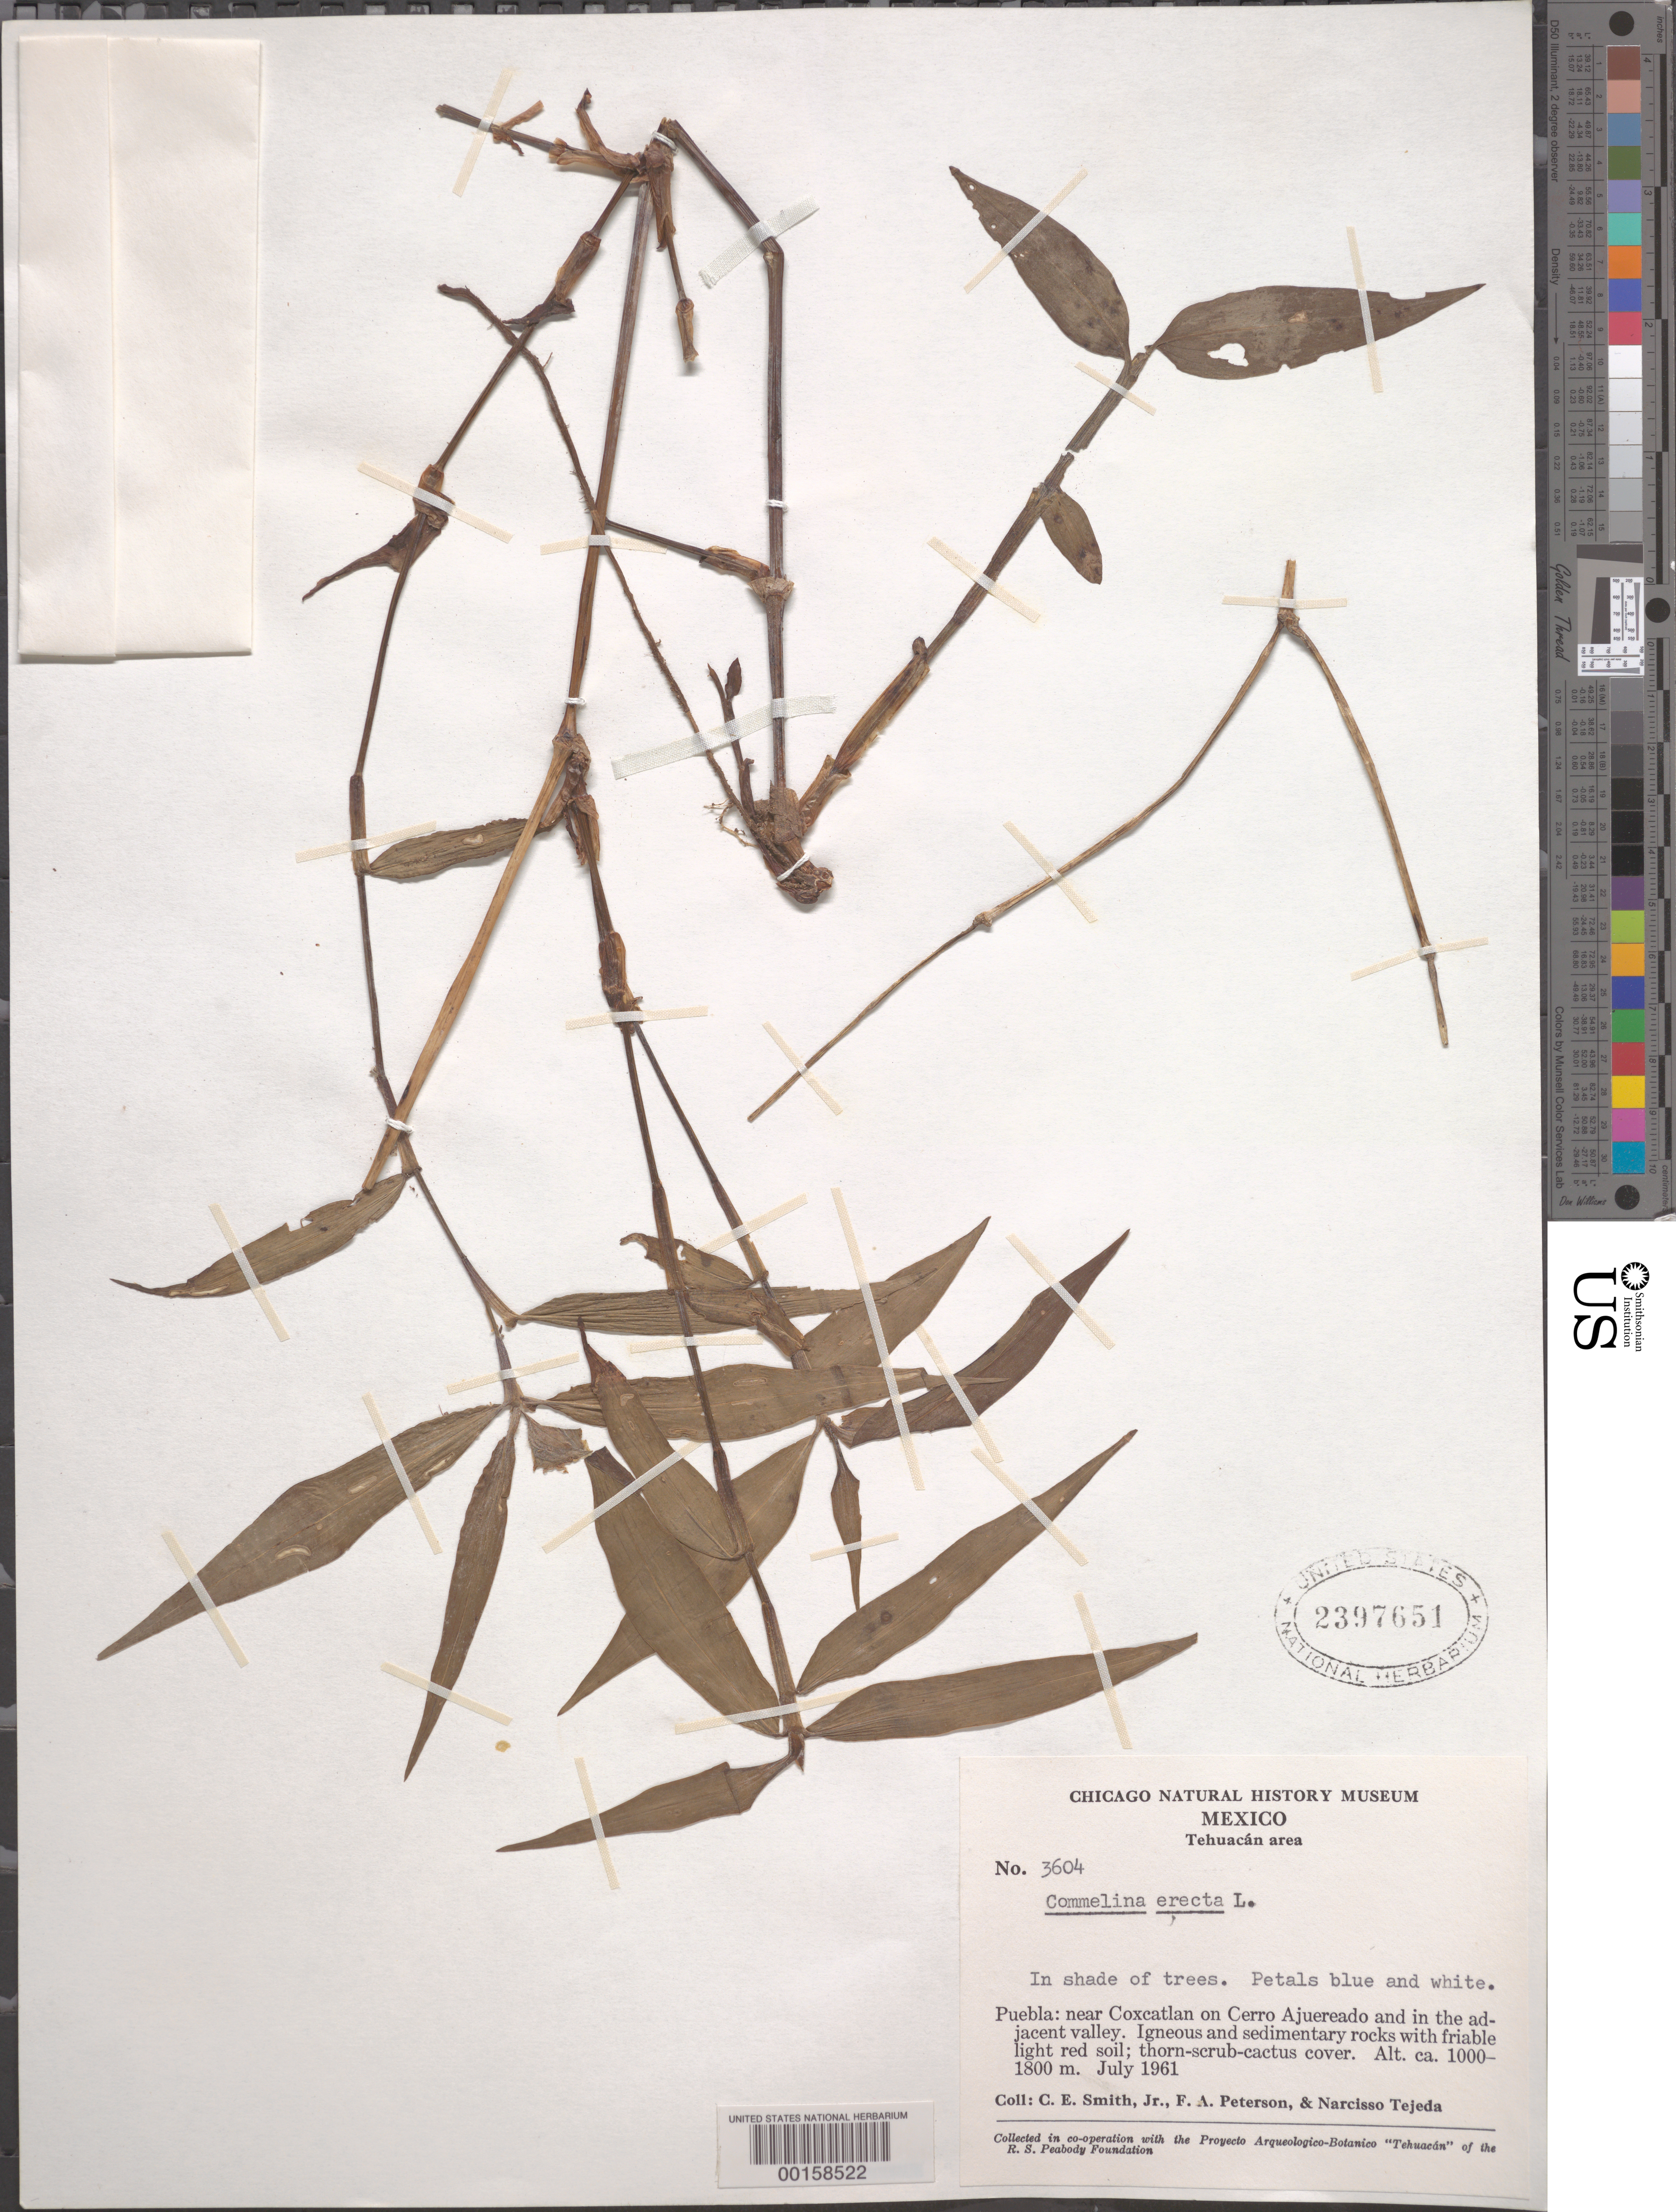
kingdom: Plantae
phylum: Tracheophyta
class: Liliopsida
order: Commelinales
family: Commelinaceae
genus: Commelina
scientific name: Commelina erecta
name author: L.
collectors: C. E. Smith Jr.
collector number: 3604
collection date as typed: Jul 1961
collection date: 1961-07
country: Mexico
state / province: Puebla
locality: Cerro ajuereado; near Coxcatlan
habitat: Igneous and sedimentary rock; red soil in shade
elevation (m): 1000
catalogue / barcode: US 2397651